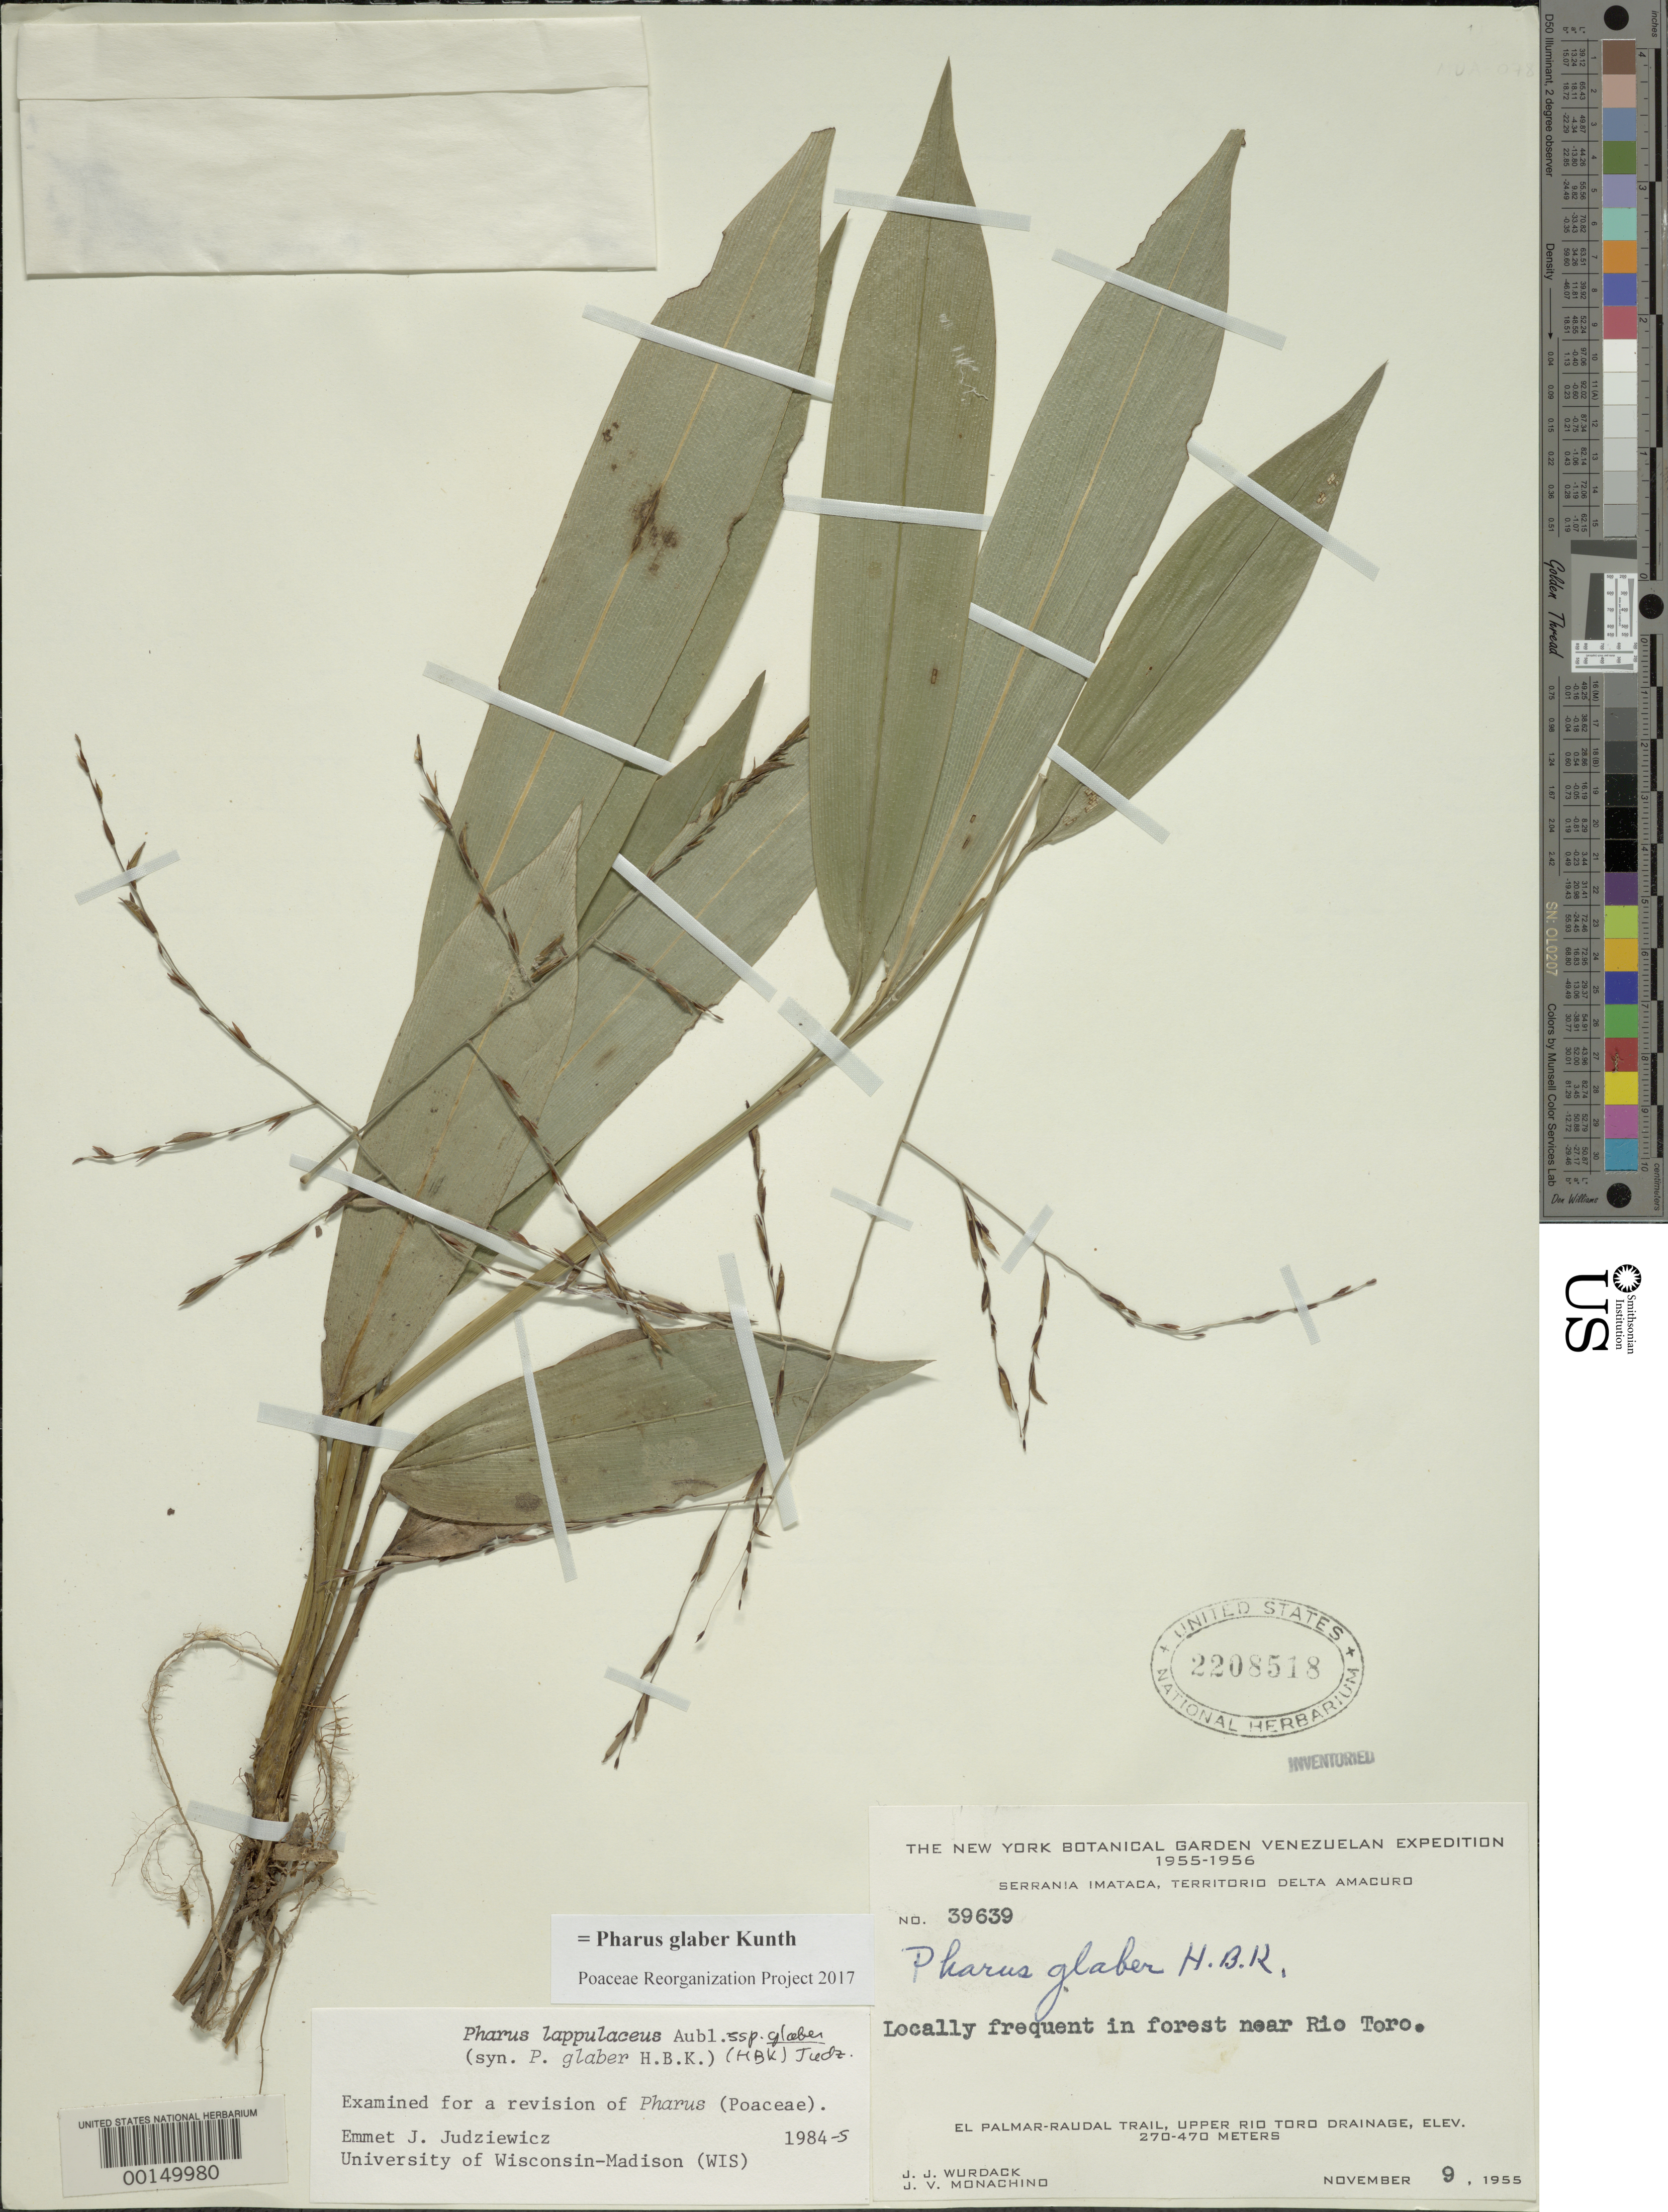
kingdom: Plantae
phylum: Tracheophyta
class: Liliopsida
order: Poales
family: Poaceae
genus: Pharus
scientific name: Pharus glaber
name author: Kunth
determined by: Poaceae Reorganization Project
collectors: J. J. Wurdack & J. V. Monachino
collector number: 39639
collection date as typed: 09 Nov 1955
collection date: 1955-11-09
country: Venezuela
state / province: Delta Amacuro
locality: Serrania imataca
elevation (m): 270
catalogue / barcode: US 2208518